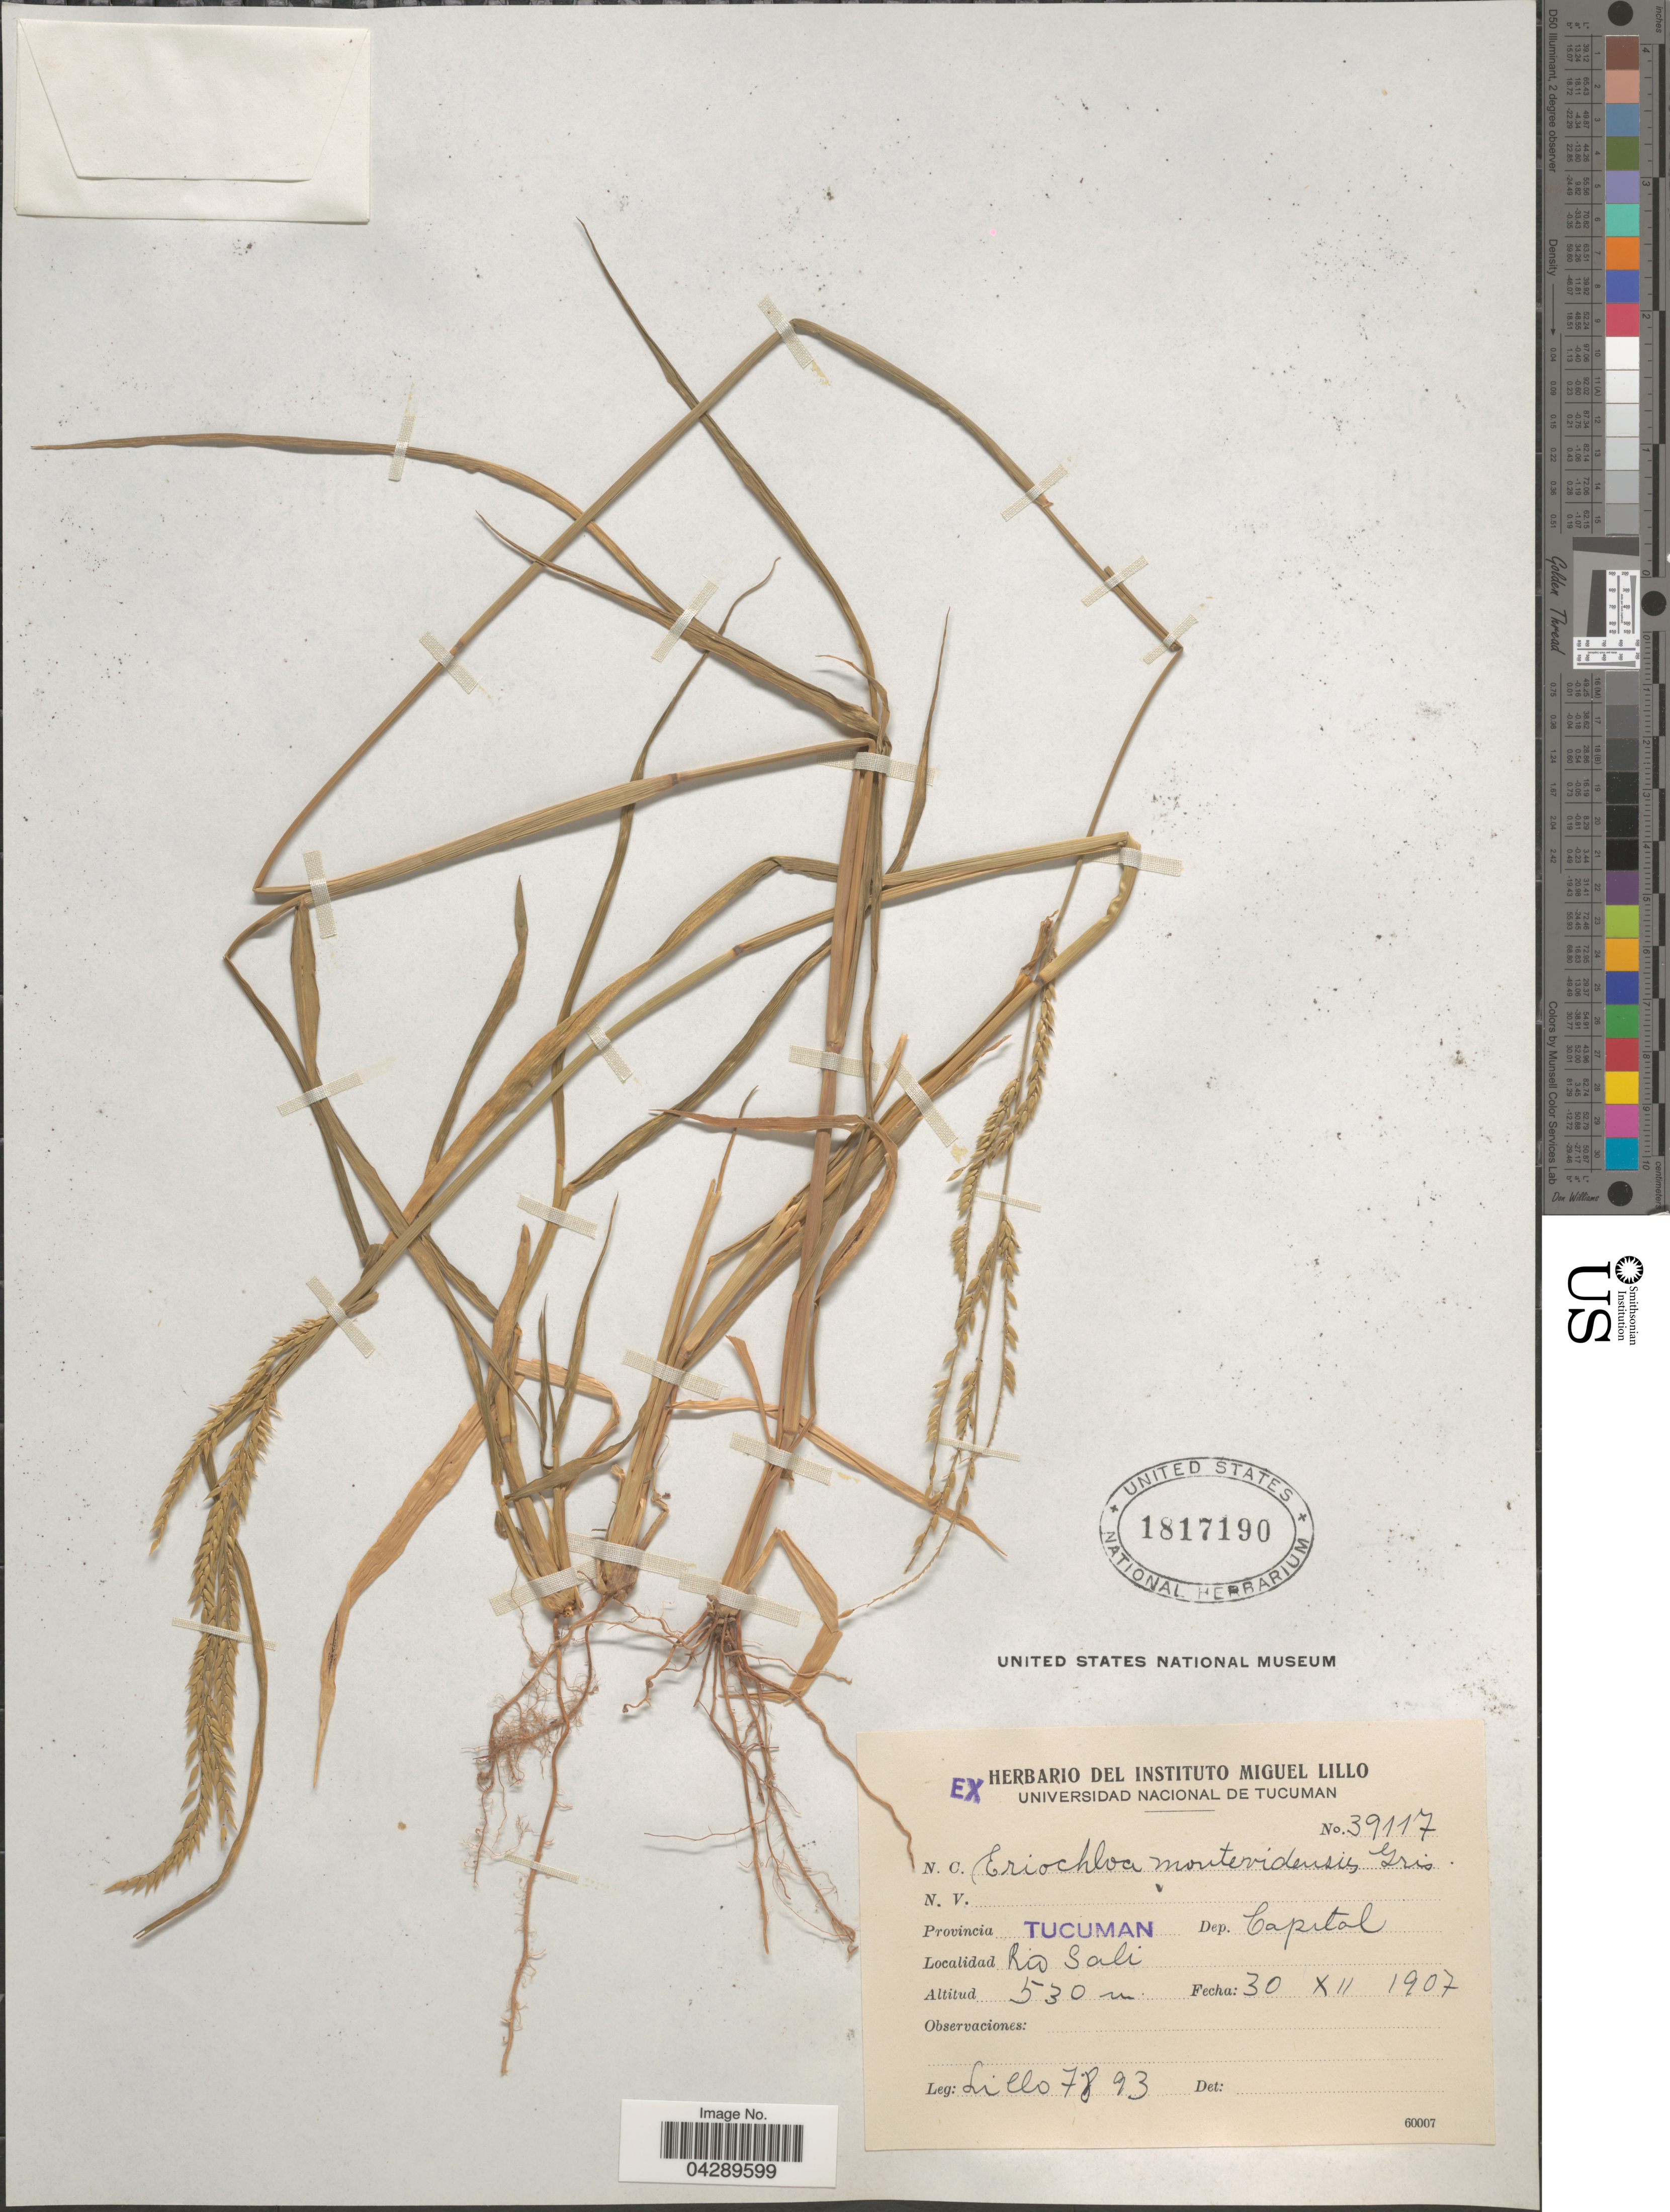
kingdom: Plantae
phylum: Tracheophyta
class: Liliopsida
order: Poales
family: Poaceae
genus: Eriochloa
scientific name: Eriochloa punctata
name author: (L.) Desv. ex Ham.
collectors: M. Lillo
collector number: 7893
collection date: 1907-12-30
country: Argentina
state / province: Tucuman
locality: Dep. Capital. Rio Sali.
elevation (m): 530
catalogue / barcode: US 1817190